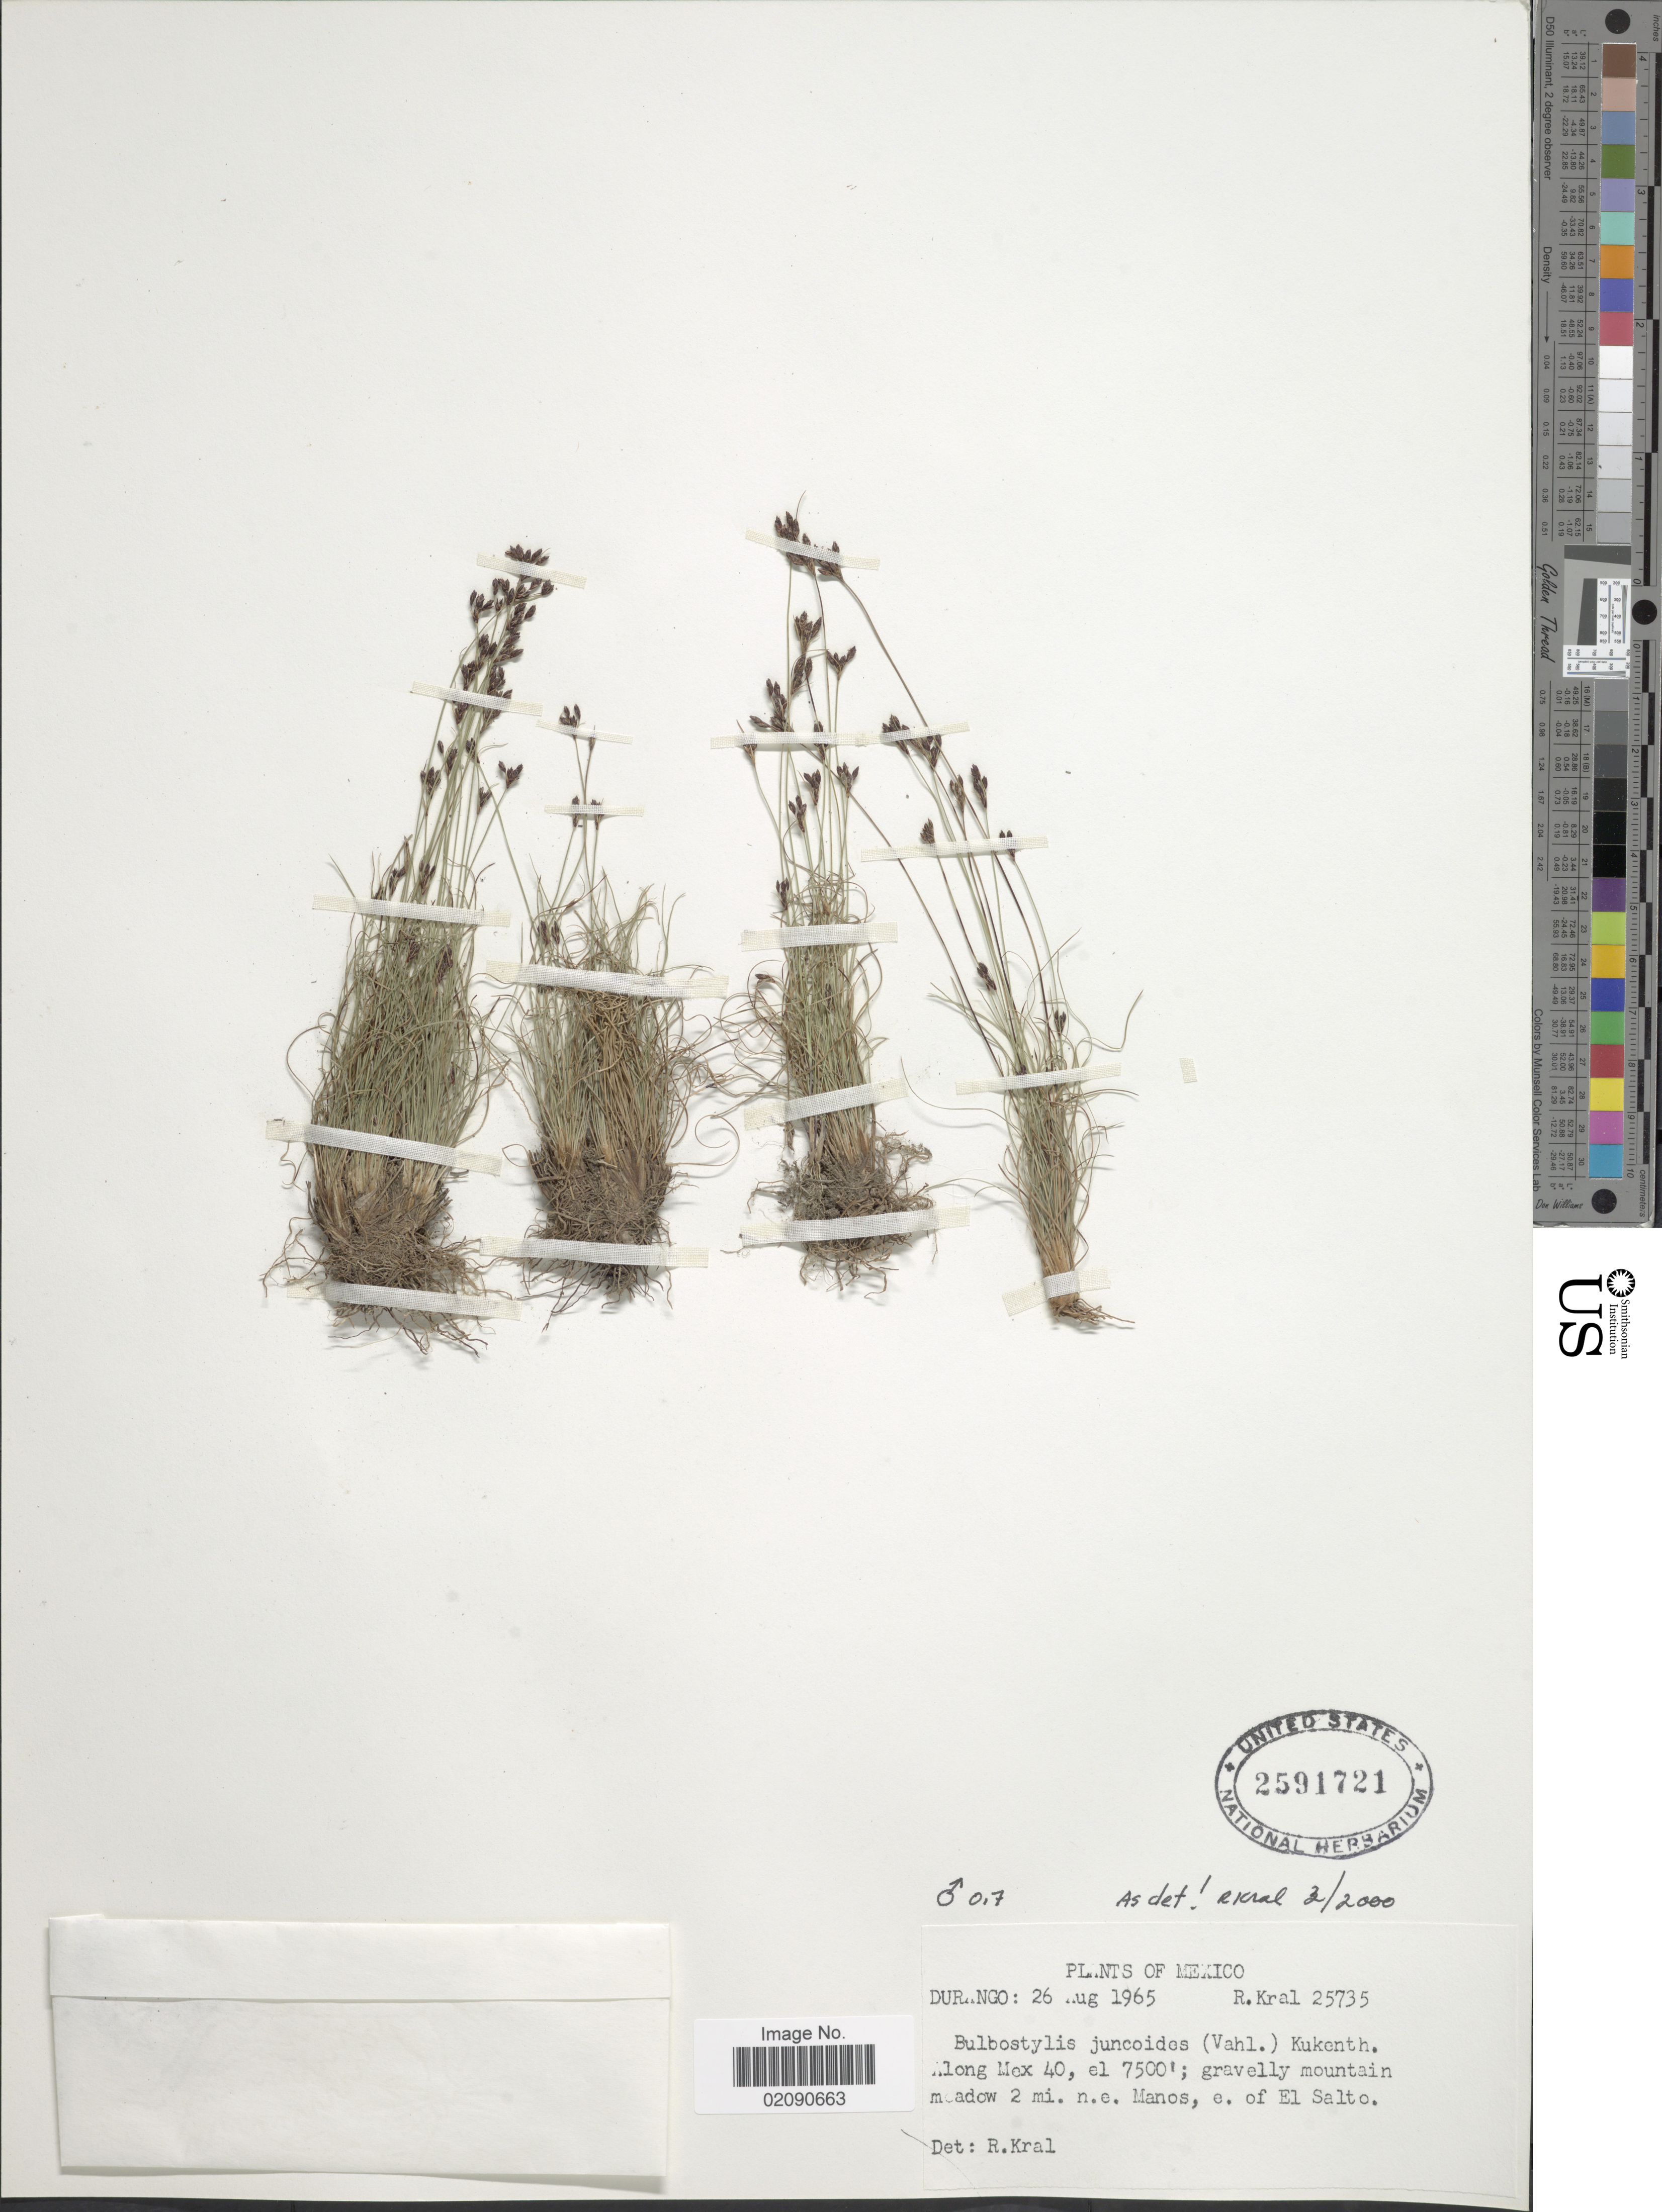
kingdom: Plantae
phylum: Tracheophyta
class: Liliopsida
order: Poales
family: Cyperaceae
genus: Bulbostylis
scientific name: Bulbostylis juncoides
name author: (Vahl) Kük. ex Herter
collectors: R. Kral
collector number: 25735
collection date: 1965-08-26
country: Mexico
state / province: Durango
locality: Along Mex 40, gravelly mountain meadow 2 mi. n.e. Manos, e. of El Salto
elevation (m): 2286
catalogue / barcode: US 2591721